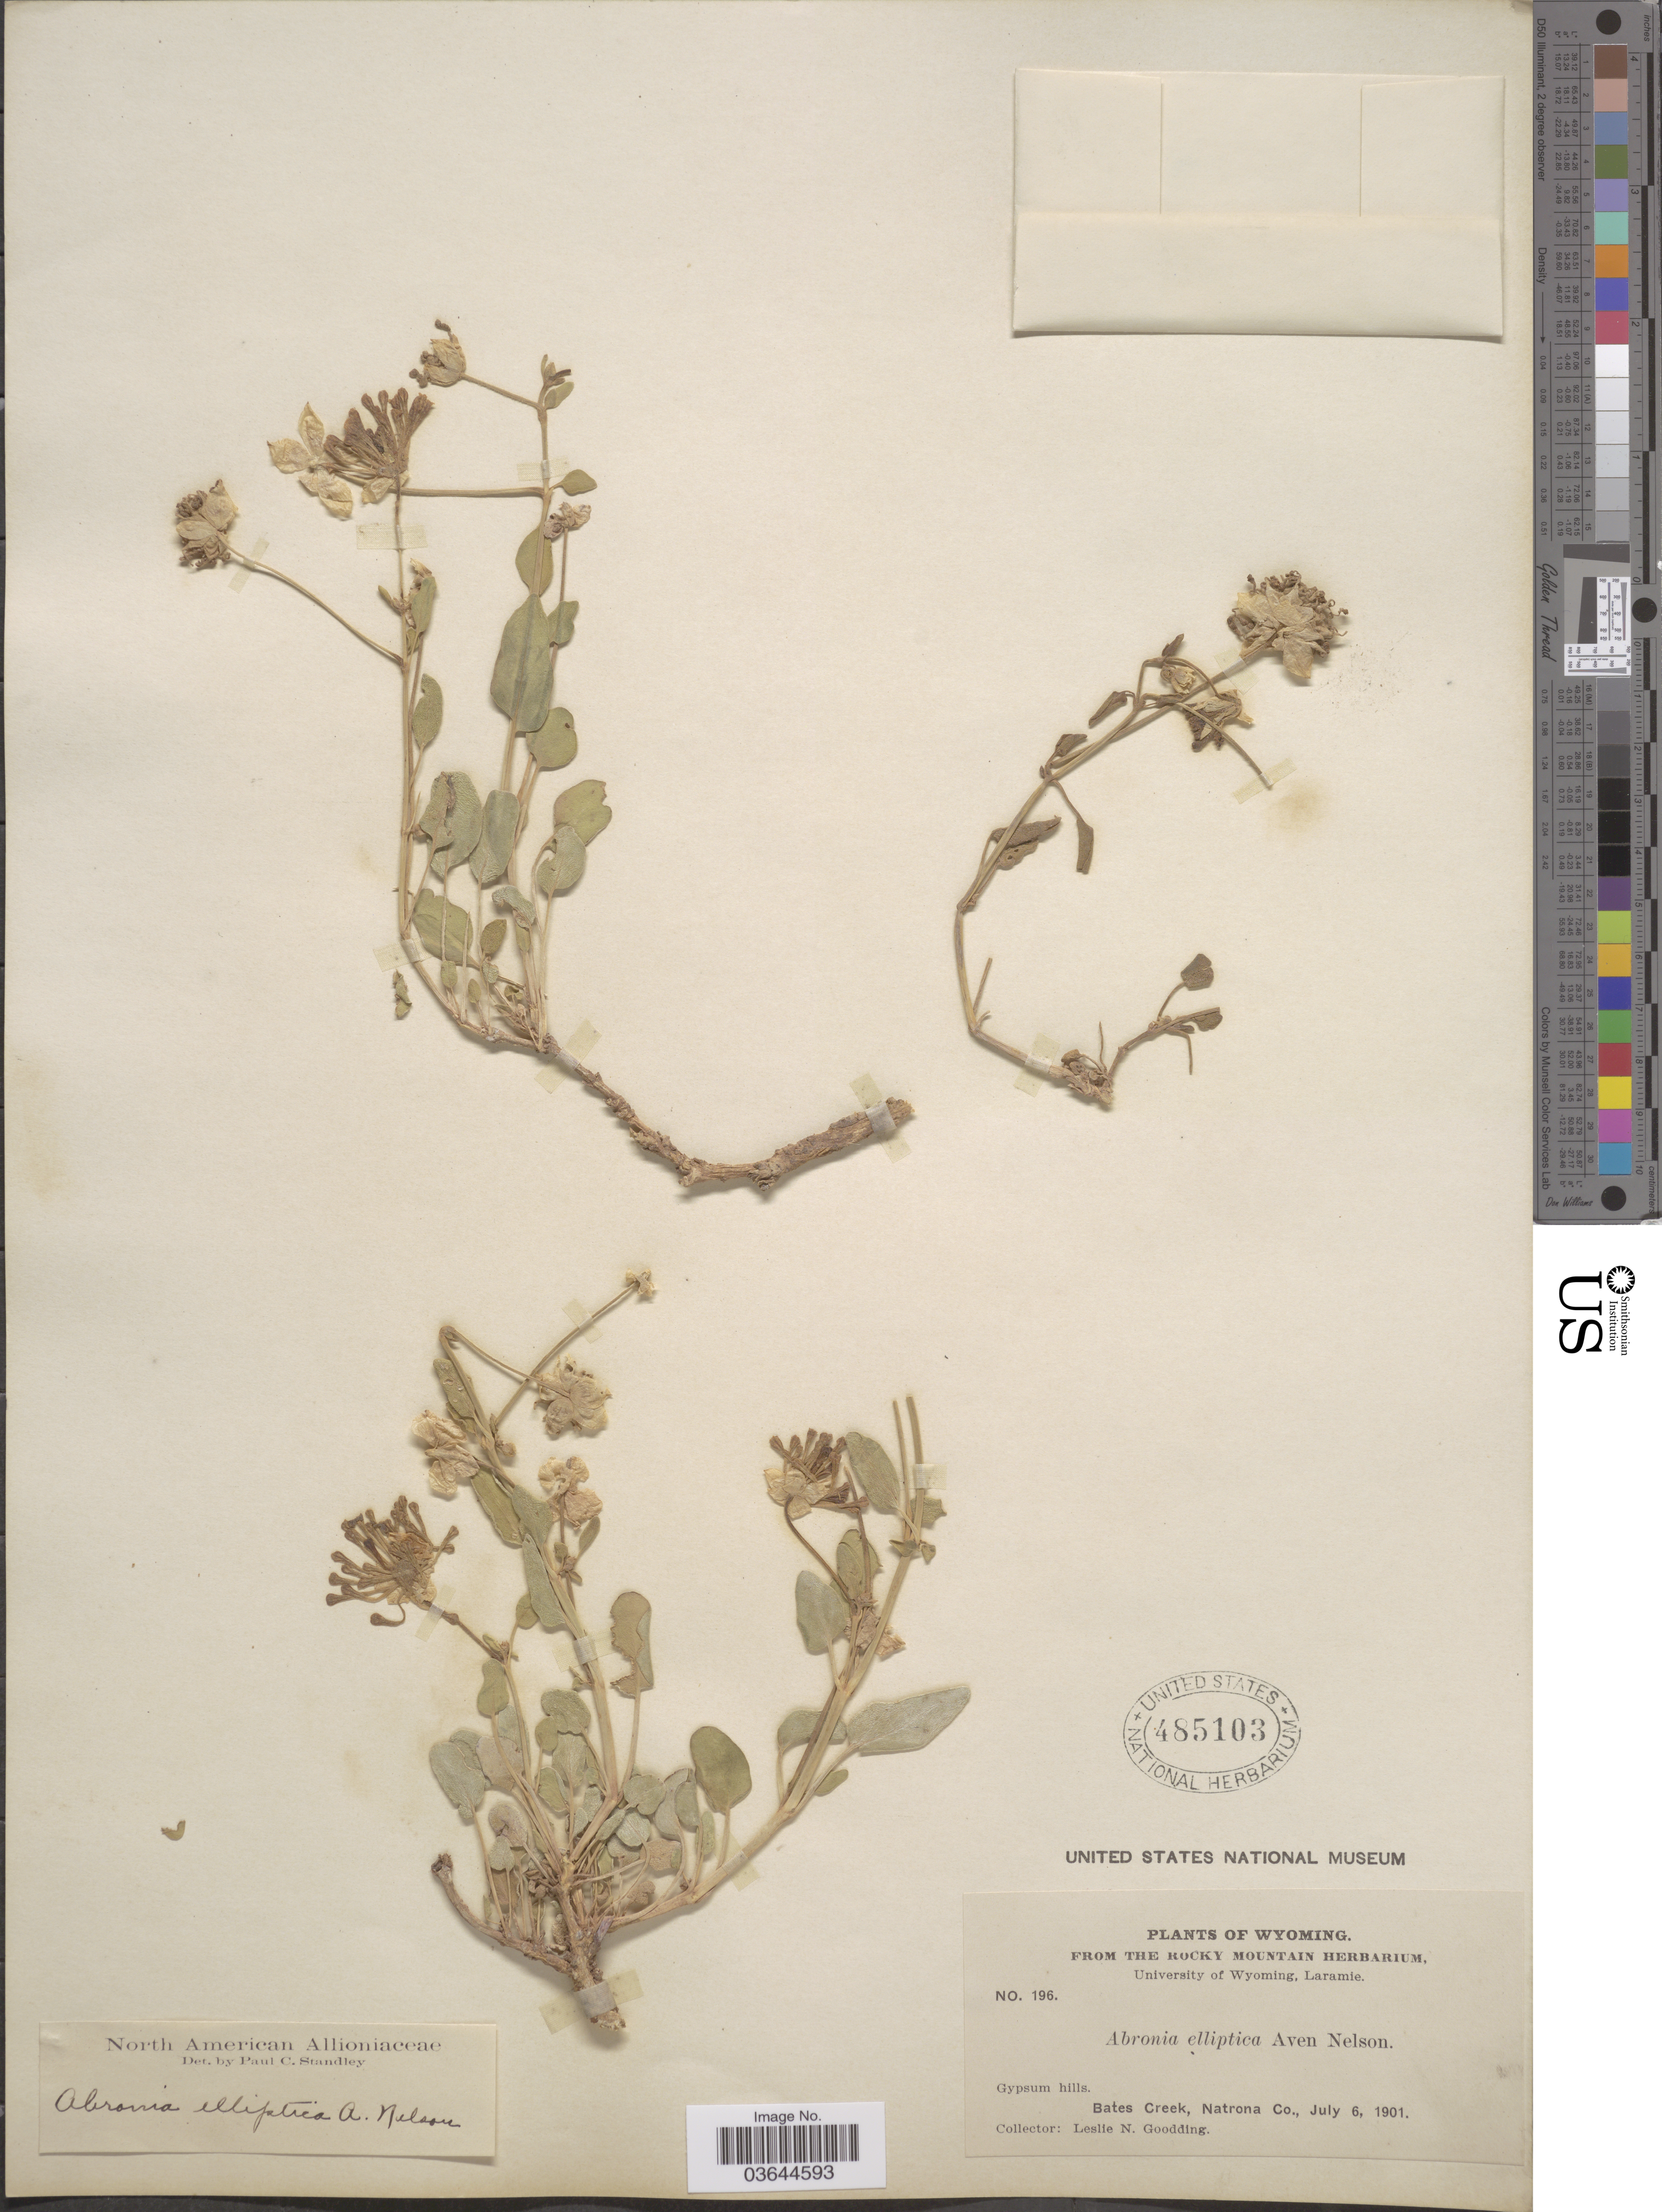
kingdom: Plantae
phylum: Tracheophyta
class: Magnoliopsida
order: Caryophyllales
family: Nyctaginaceae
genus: Abronia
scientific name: Abronia elliptica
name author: A. Nelson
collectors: L. N. Goodding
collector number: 196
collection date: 1901-07-06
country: United States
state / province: Wyoming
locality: Gypsum hills. Bates Creek, Natrona Co.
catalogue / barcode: US 485103